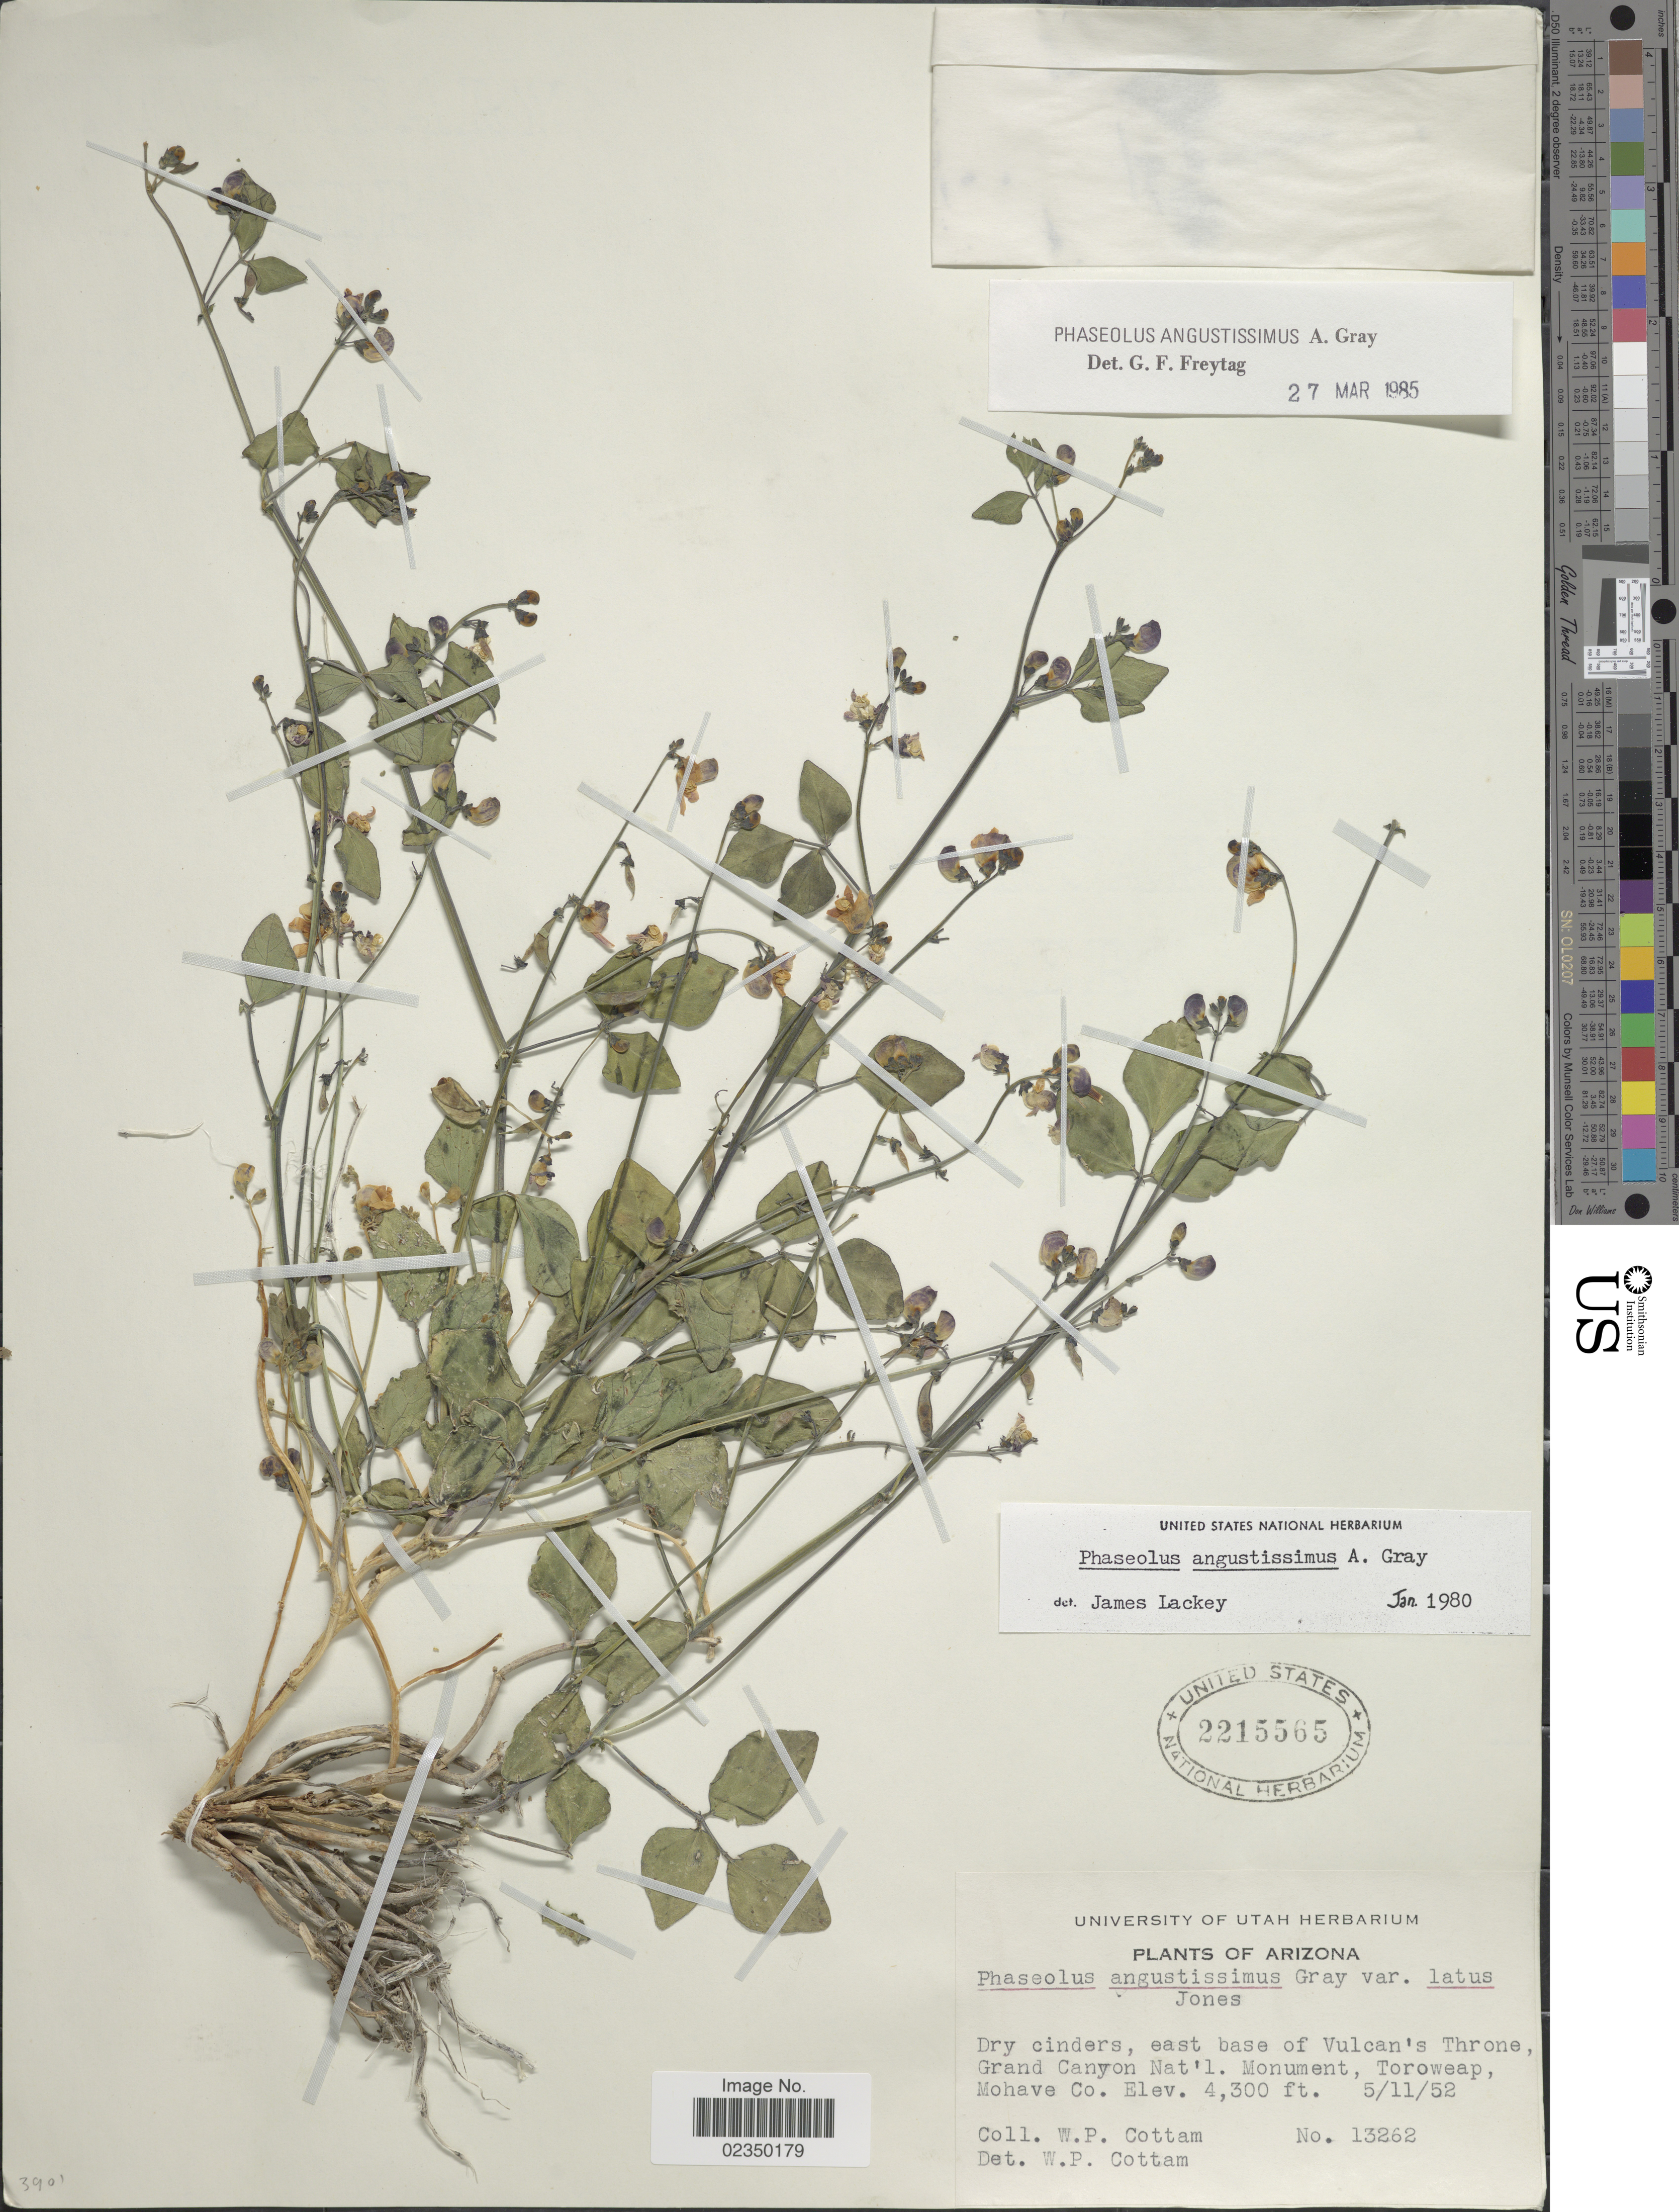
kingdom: Plantae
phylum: Tracheophyta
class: Magnoliopsida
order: Fabales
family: Fabaceae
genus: Phaseolus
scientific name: Phaseolus angustissimus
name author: A. Gray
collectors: W. Cottam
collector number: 13262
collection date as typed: Transcribed d/m/y: 11/5/52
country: United States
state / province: Arizona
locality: East base of Vulcan's Throne, Grand Canyon Nat'l Monument, Toroweap, Mohave Co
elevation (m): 1311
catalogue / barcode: US 2215565